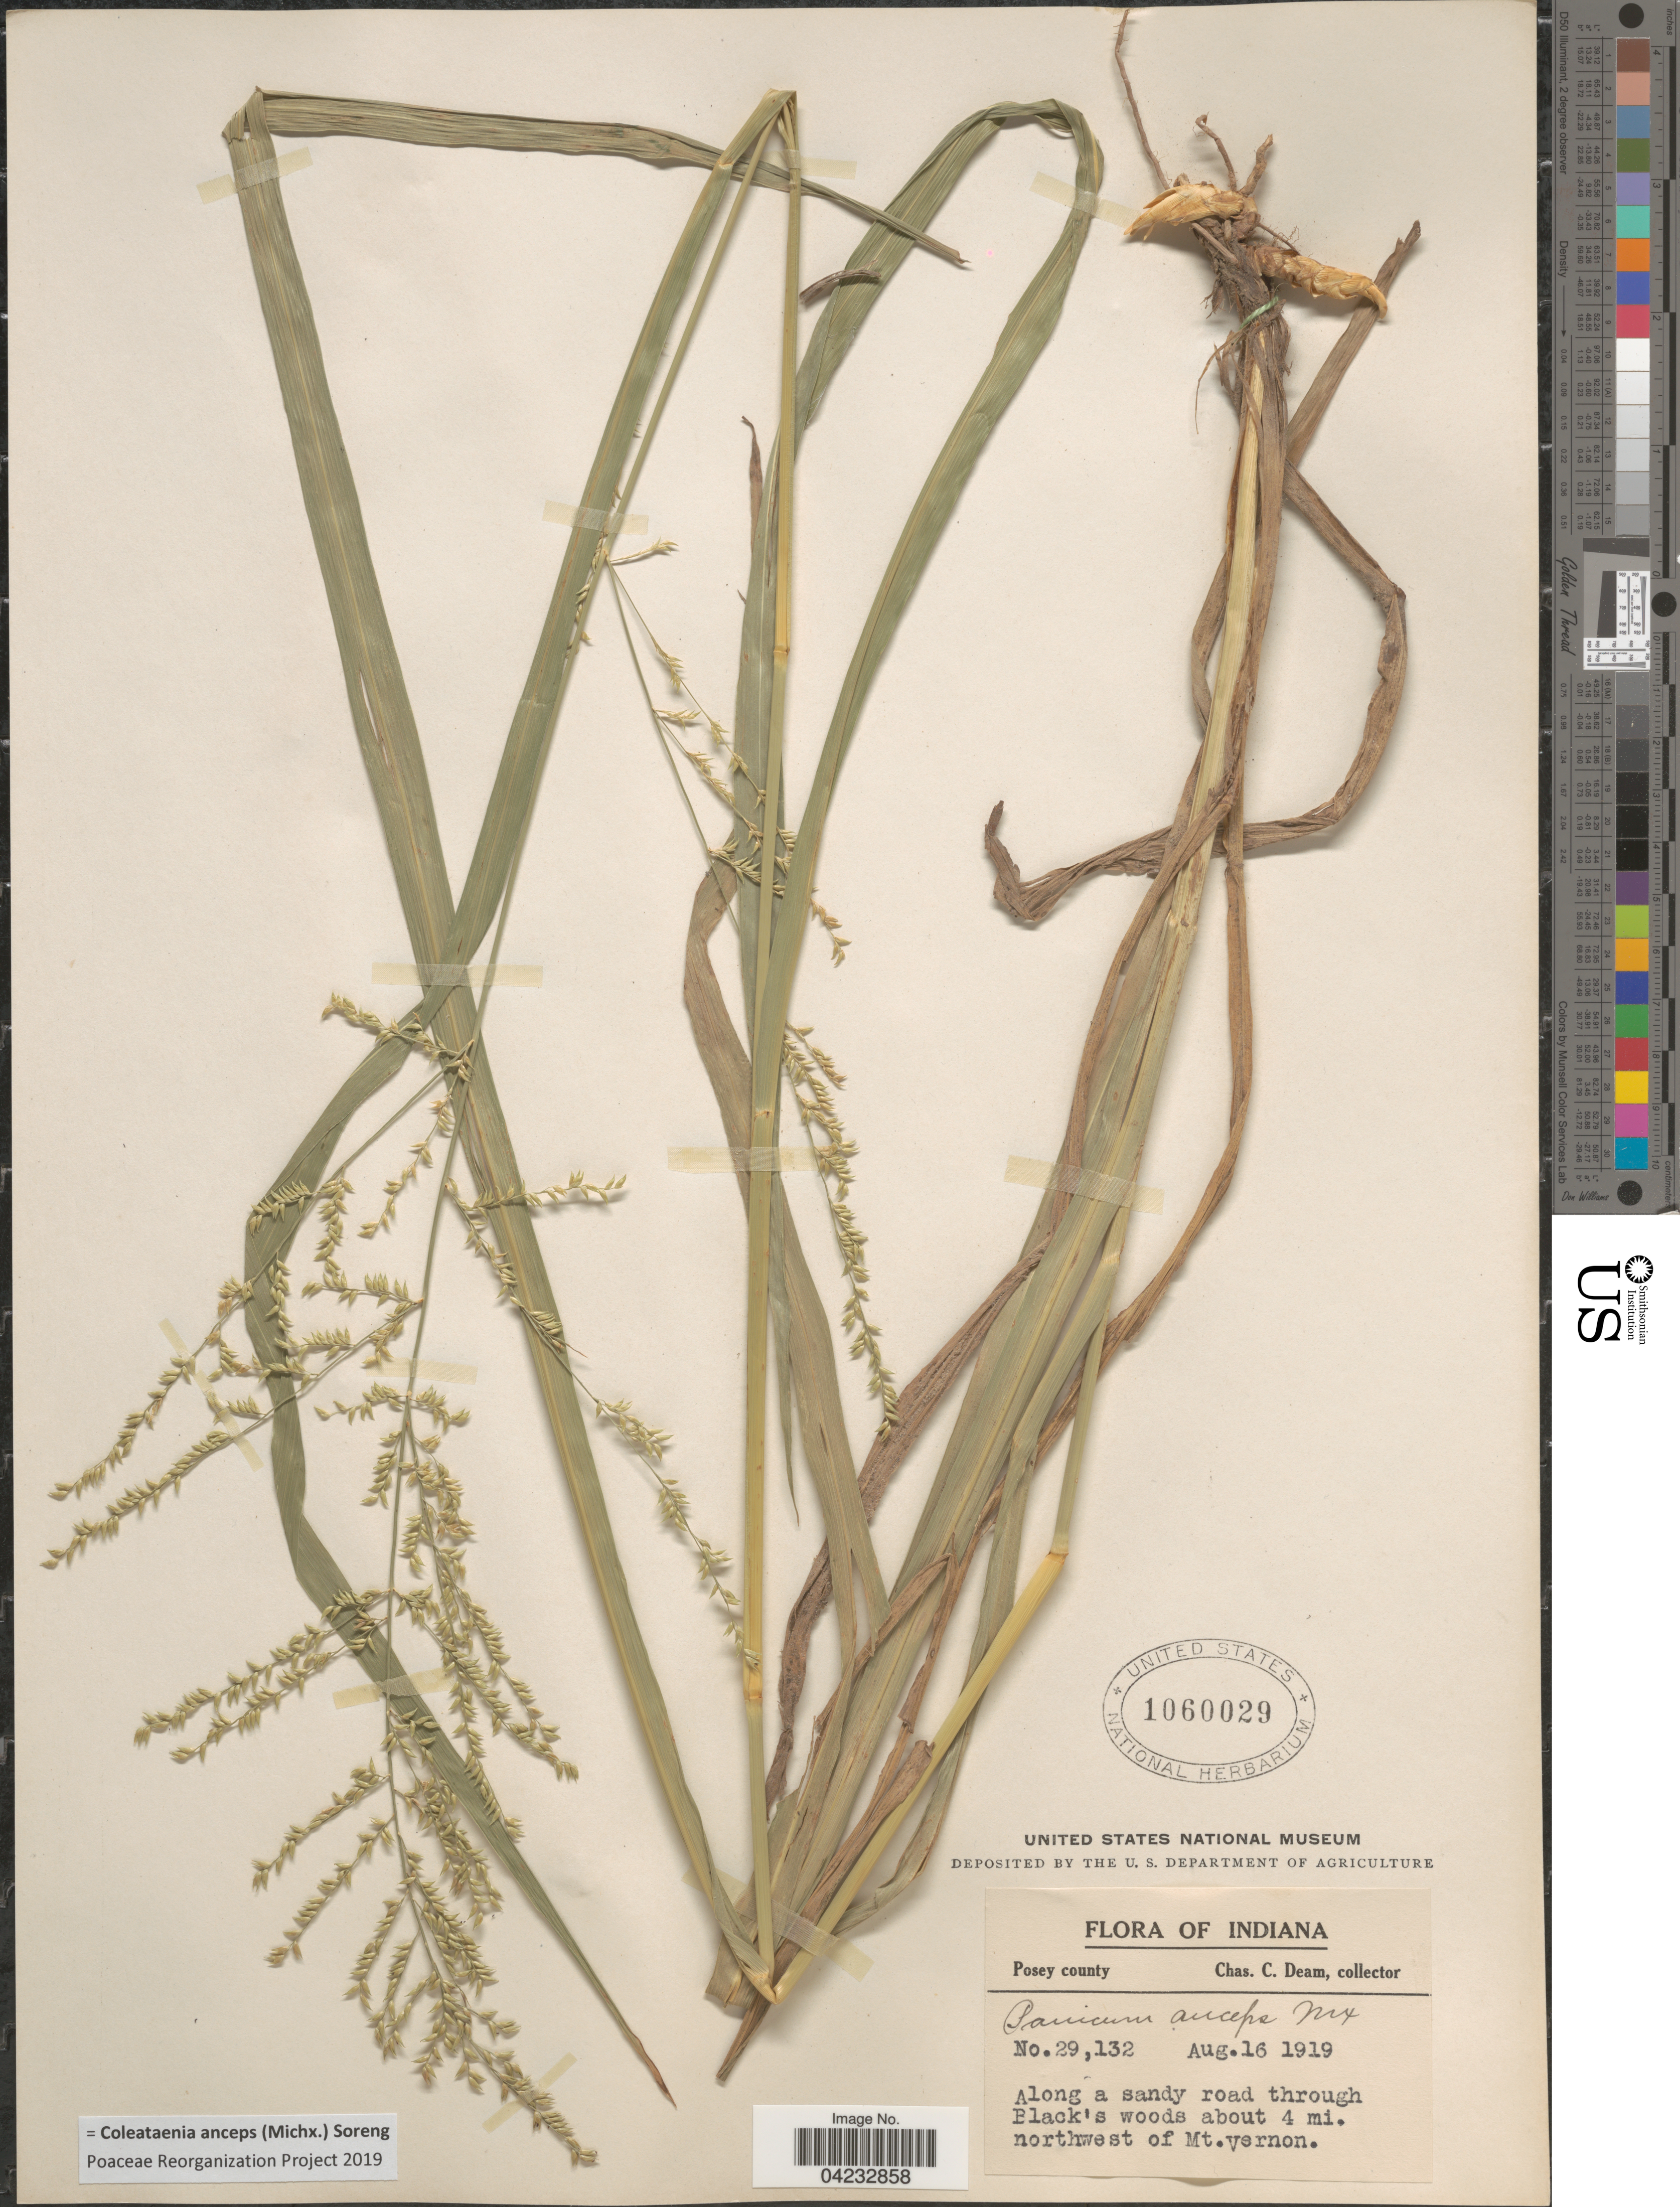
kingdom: Plantae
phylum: Tracheophyta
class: Liliopsida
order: Poales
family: Poaceae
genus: Coleataenia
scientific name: Coleataenia anceps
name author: (Michx.) Soreng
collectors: C. C. Deam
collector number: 29132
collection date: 1919-08-16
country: United States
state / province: Indiana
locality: Posey county. Along a sandy road through Black's woods about 4 mi. northwest of Mt. Vernon.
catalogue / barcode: US 1060029